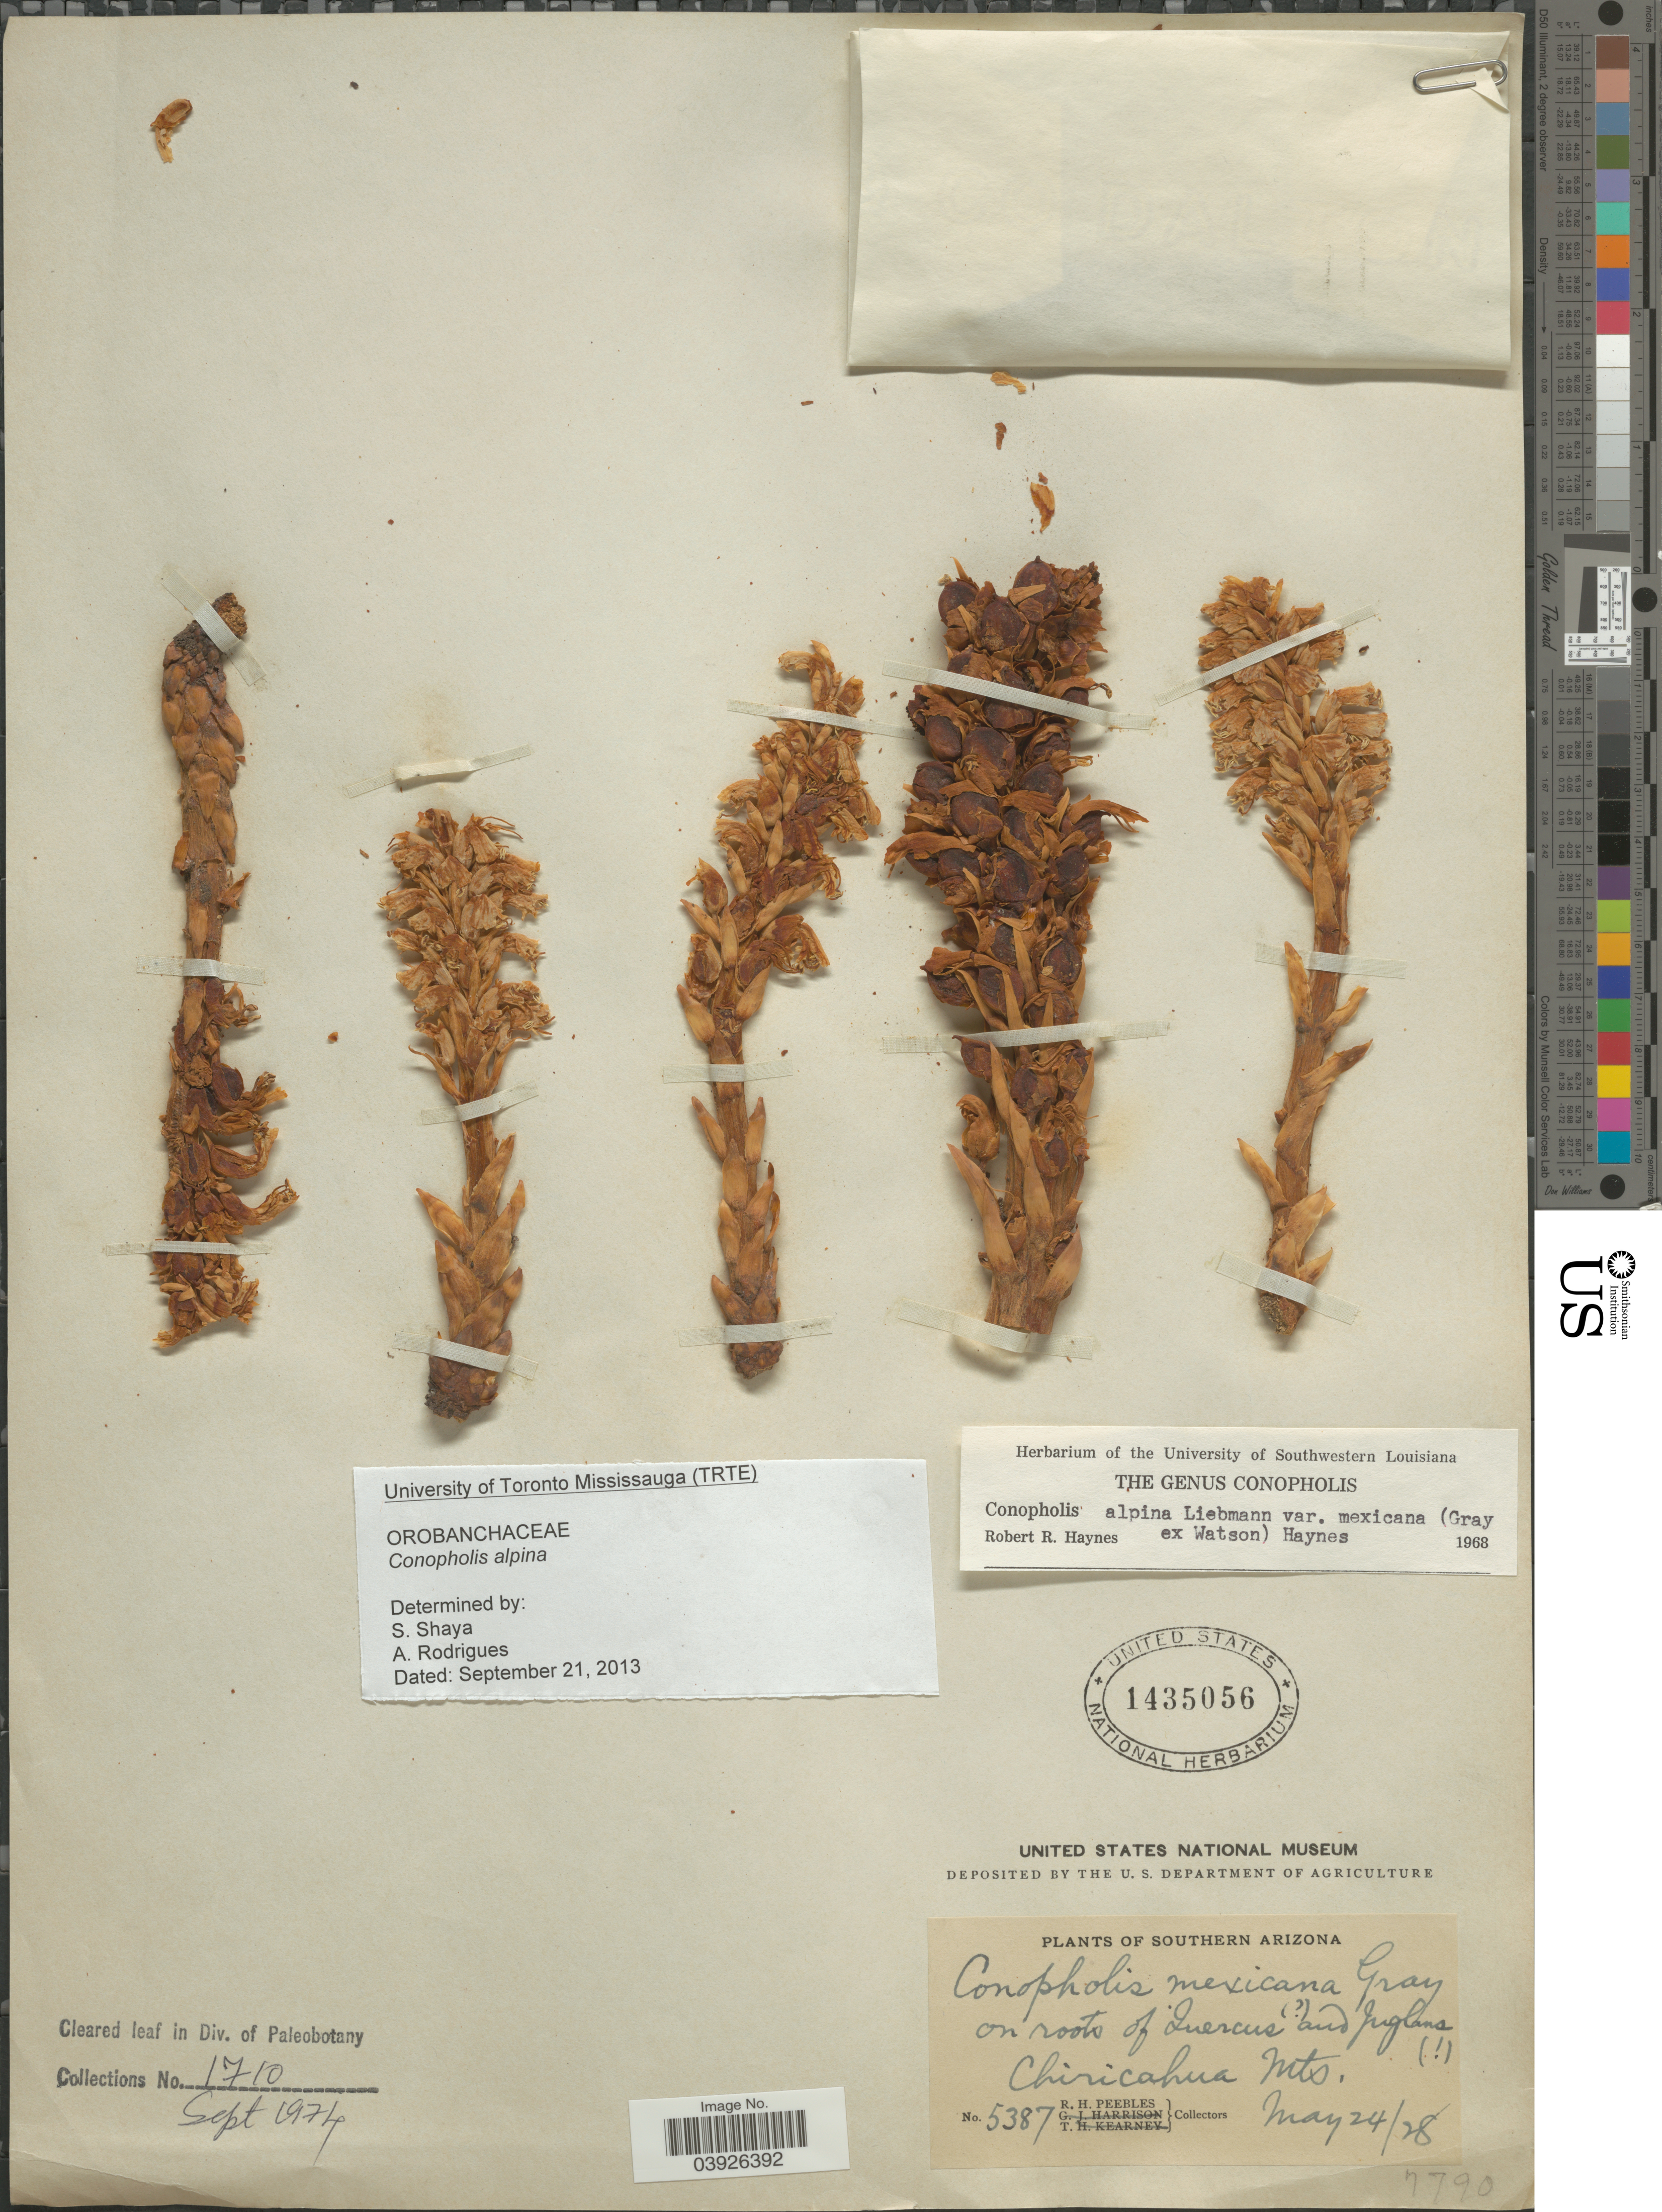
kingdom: Plantae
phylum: Tracheophyta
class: Magnoliopsida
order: Lamiales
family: Orobanchaceae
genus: Conopholis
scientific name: Conopholis alpina var. mexicana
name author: (A. Gray ex S. Watson) R.R. Haynes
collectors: R. H. Peebles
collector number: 5387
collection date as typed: Transcribed d/m/y: 24/5/28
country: United States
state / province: Arizona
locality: Southern Arizona. Chiricahua Mts.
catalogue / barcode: US 1435056